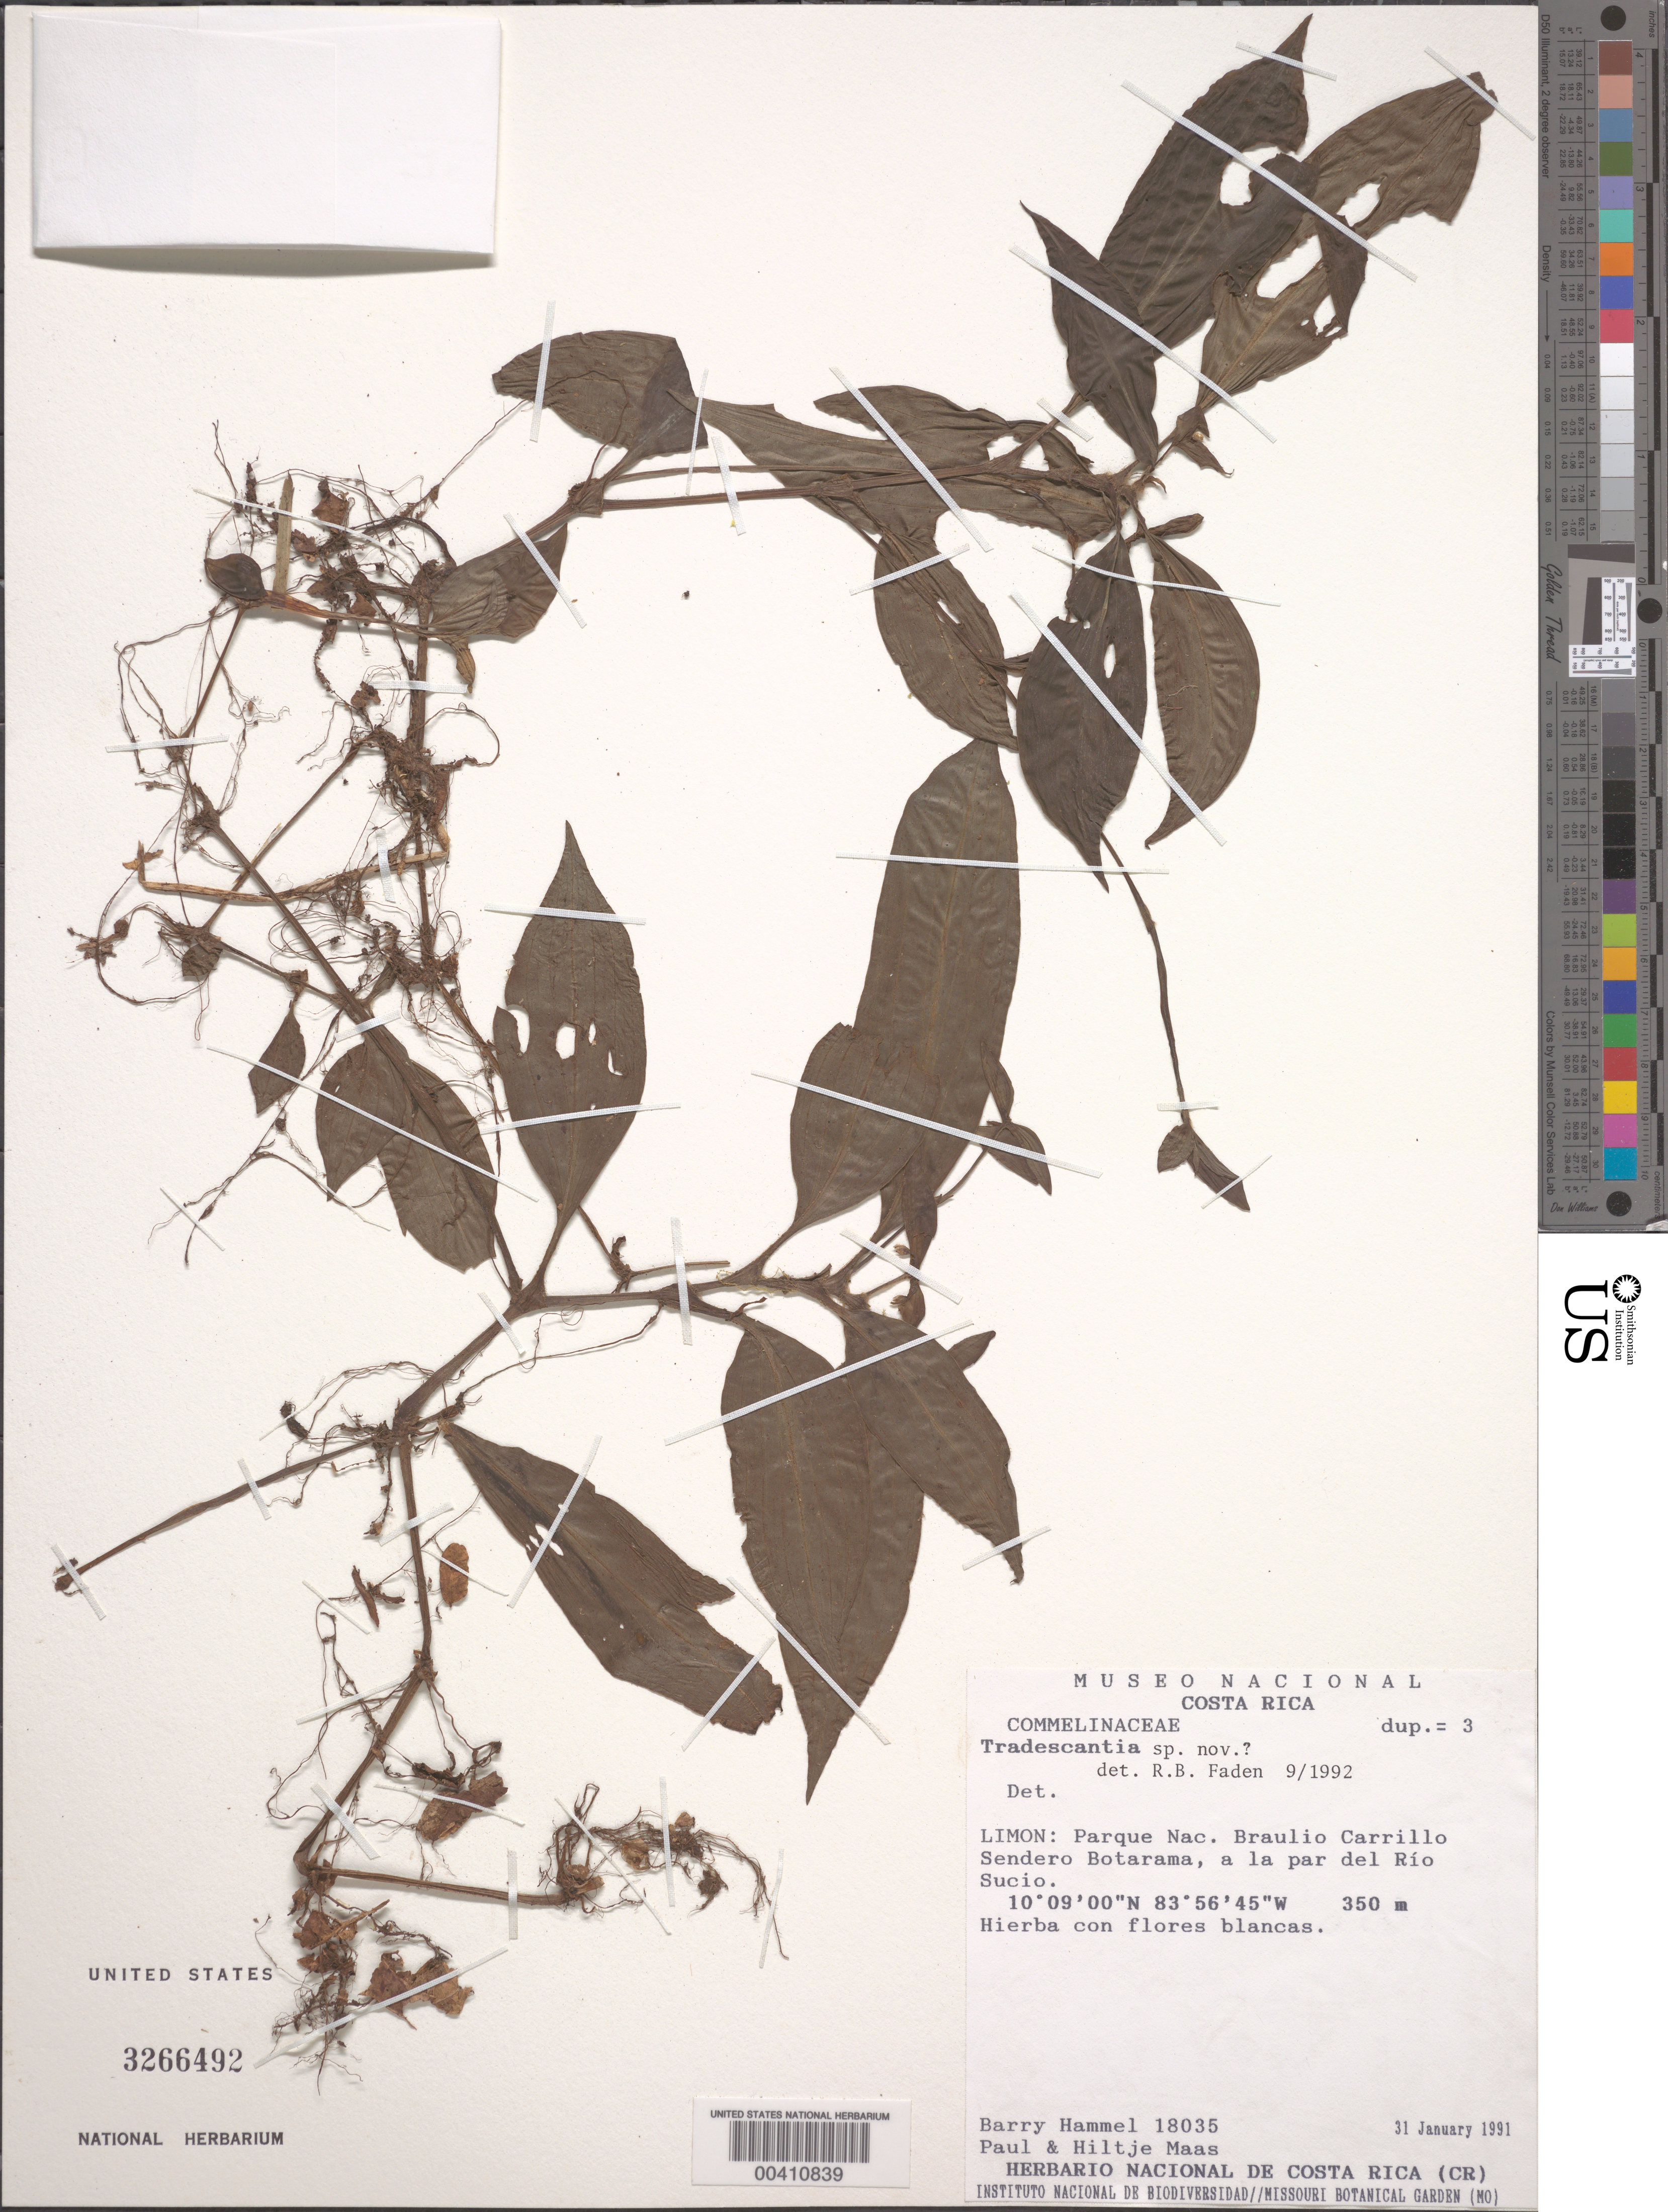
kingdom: Plantae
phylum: Tracheophyta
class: Liliopsida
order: Commelinales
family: Commelinaceae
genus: Tradescantia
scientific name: Tradescantia sp.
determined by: Faden, Robert B., (US), Smithsonian Institution - National Museum of Natural History (UNITED STATES)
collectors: B. Hammel, P. Maas & H. Maas van de Kamer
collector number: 18035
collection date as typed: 31 Jan 1991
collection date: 1991-01-31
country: Costa Rica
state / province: Limón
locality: Braulio carrillo national park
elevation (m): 350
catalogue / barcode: US 3266492